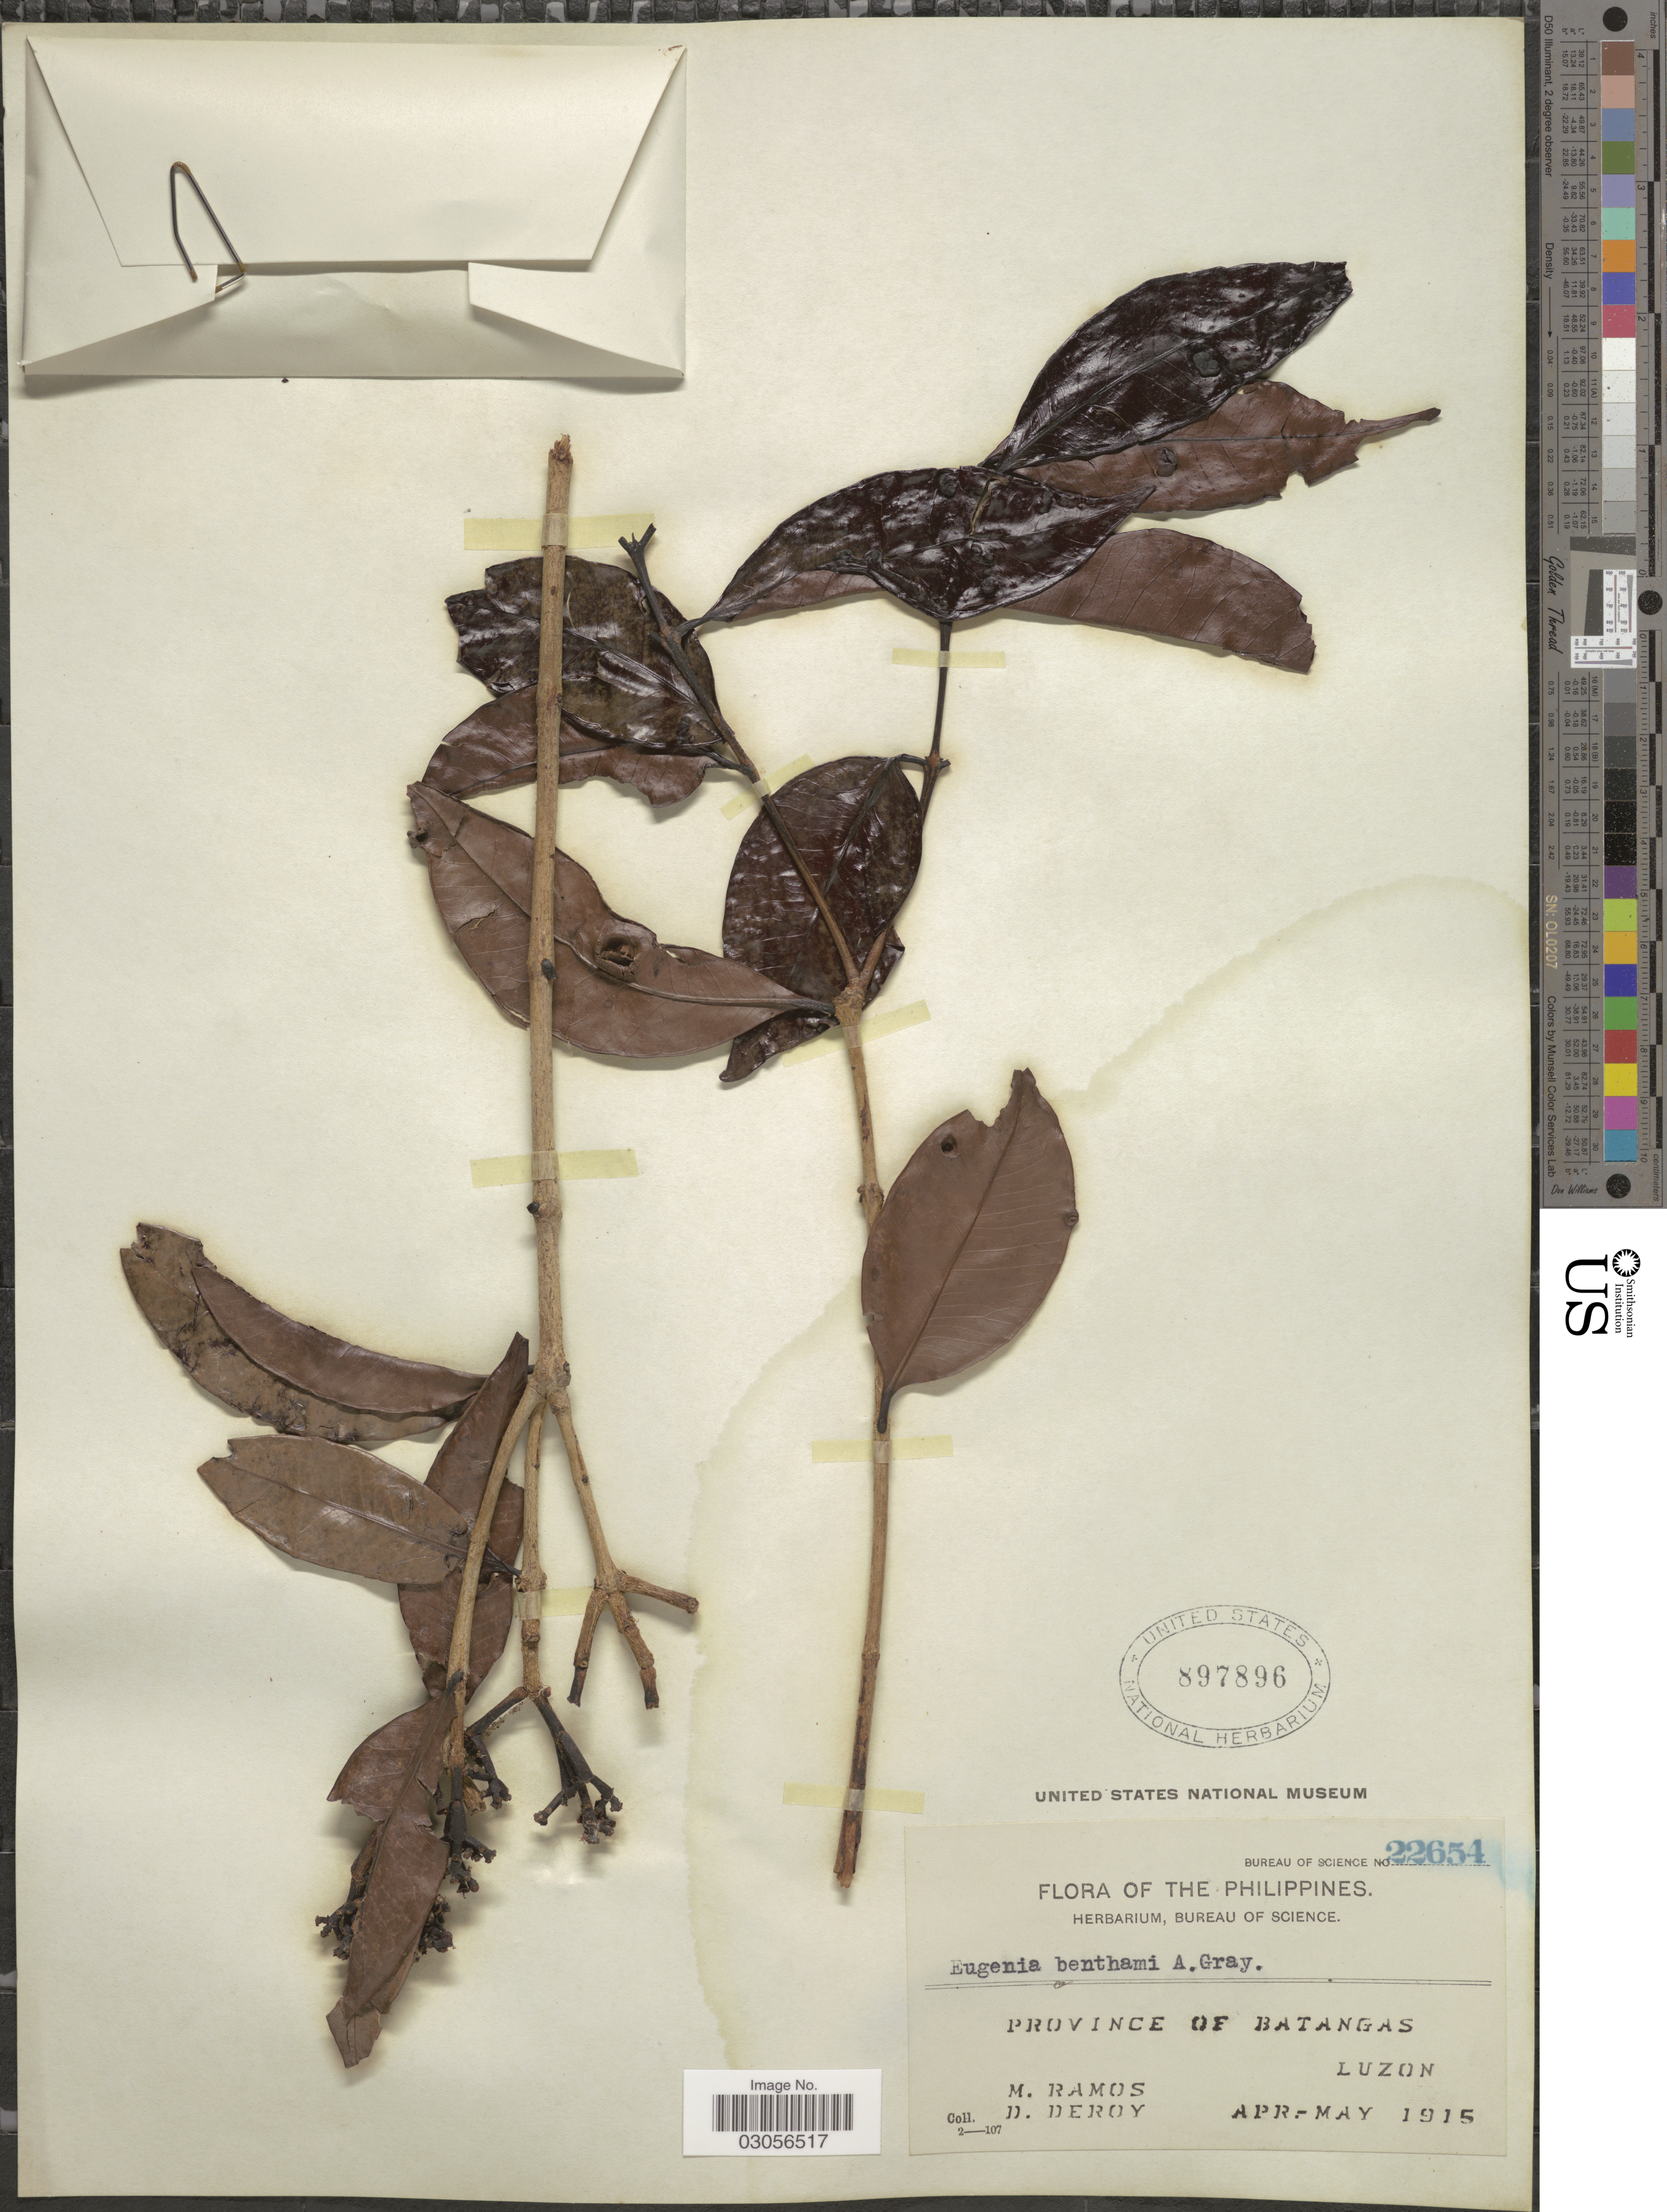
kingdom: Plantae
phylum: Tracheophyta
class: Magnoliopsida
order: Myrtales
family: Myrtaceae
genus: Syzygium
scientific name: Syzygium nitidum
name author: Benth.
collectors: M. Ramos & D. Deroy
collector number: Bureau of science 22654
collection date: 1915-04/1915-05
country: Philippines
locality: Province of Batangas, Luzon.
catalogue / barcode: US 897896